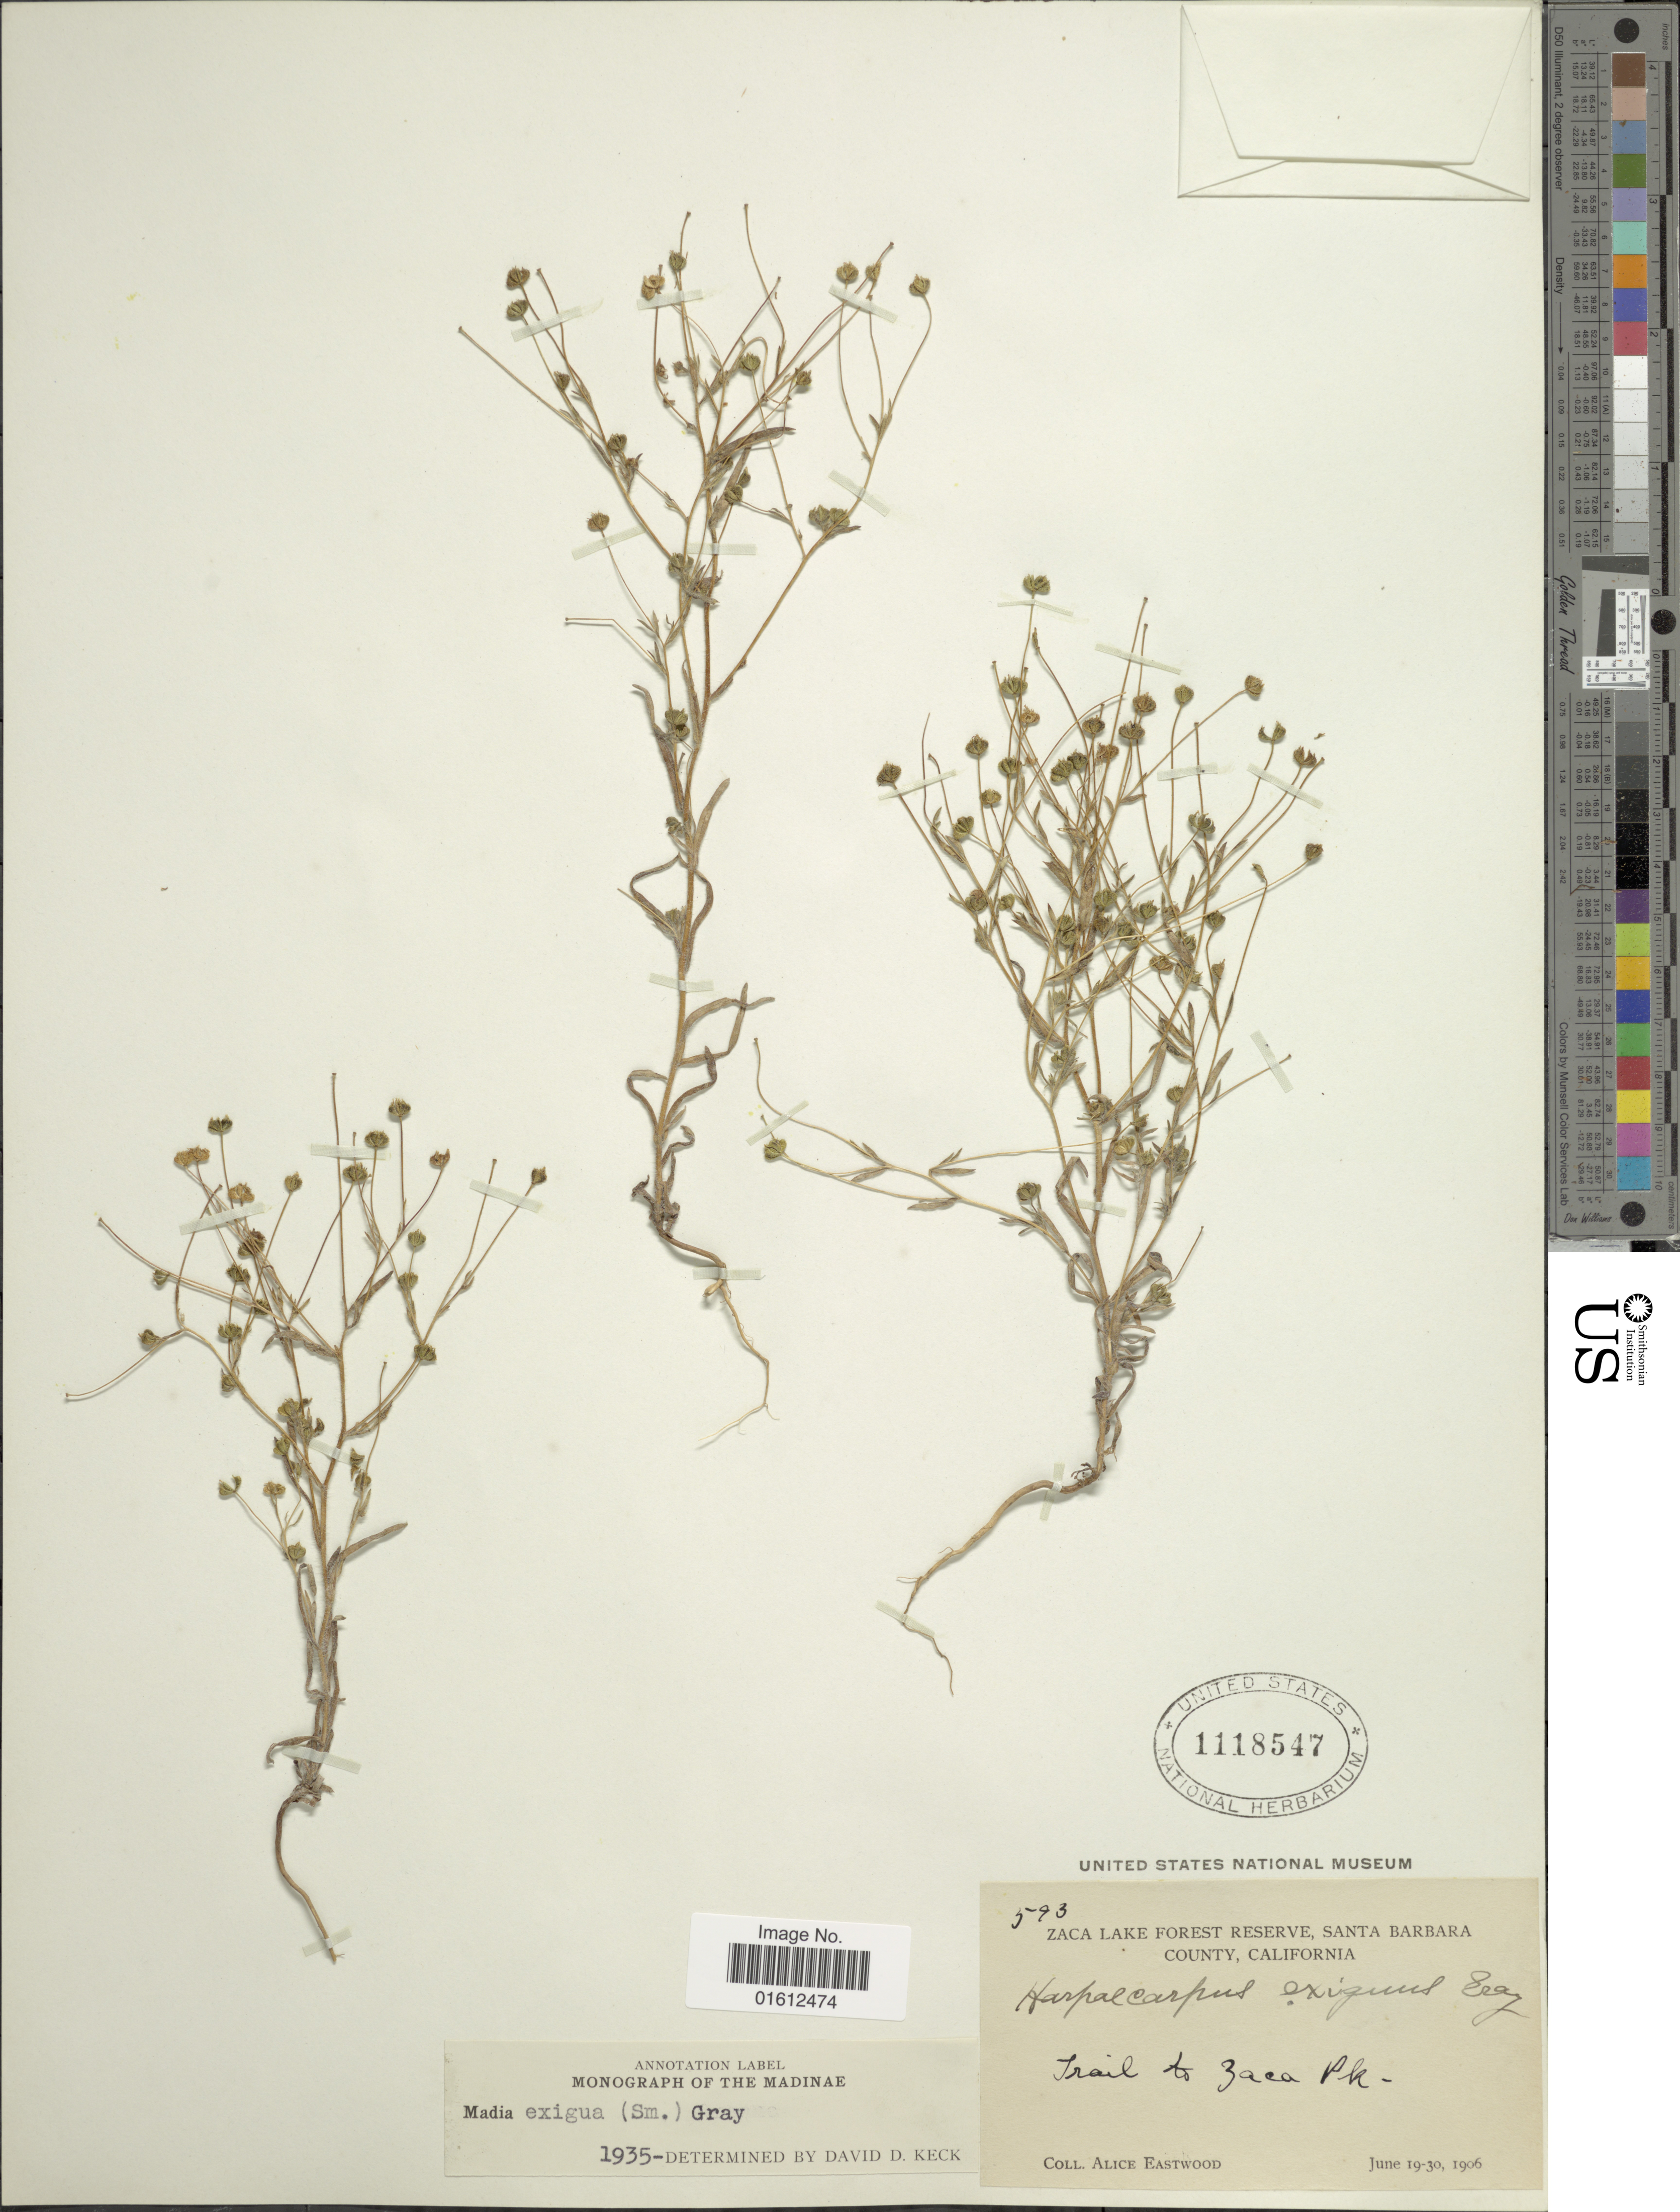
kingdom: Plantae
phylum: Tracheophyta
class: Magnoliopsida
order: Asterales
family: Asteraceae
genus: Madia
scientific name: Madia exigua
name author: (Sm.) A. Gray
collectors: A. Eastwood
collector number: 593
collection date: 1906-06-19/1906-06-30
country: United States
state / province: California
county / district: Santa Barbara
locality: Zaca Lake Forest Reserve, Santa Barbara County. Trail to Zaca Pk.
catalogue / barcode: US 1118547